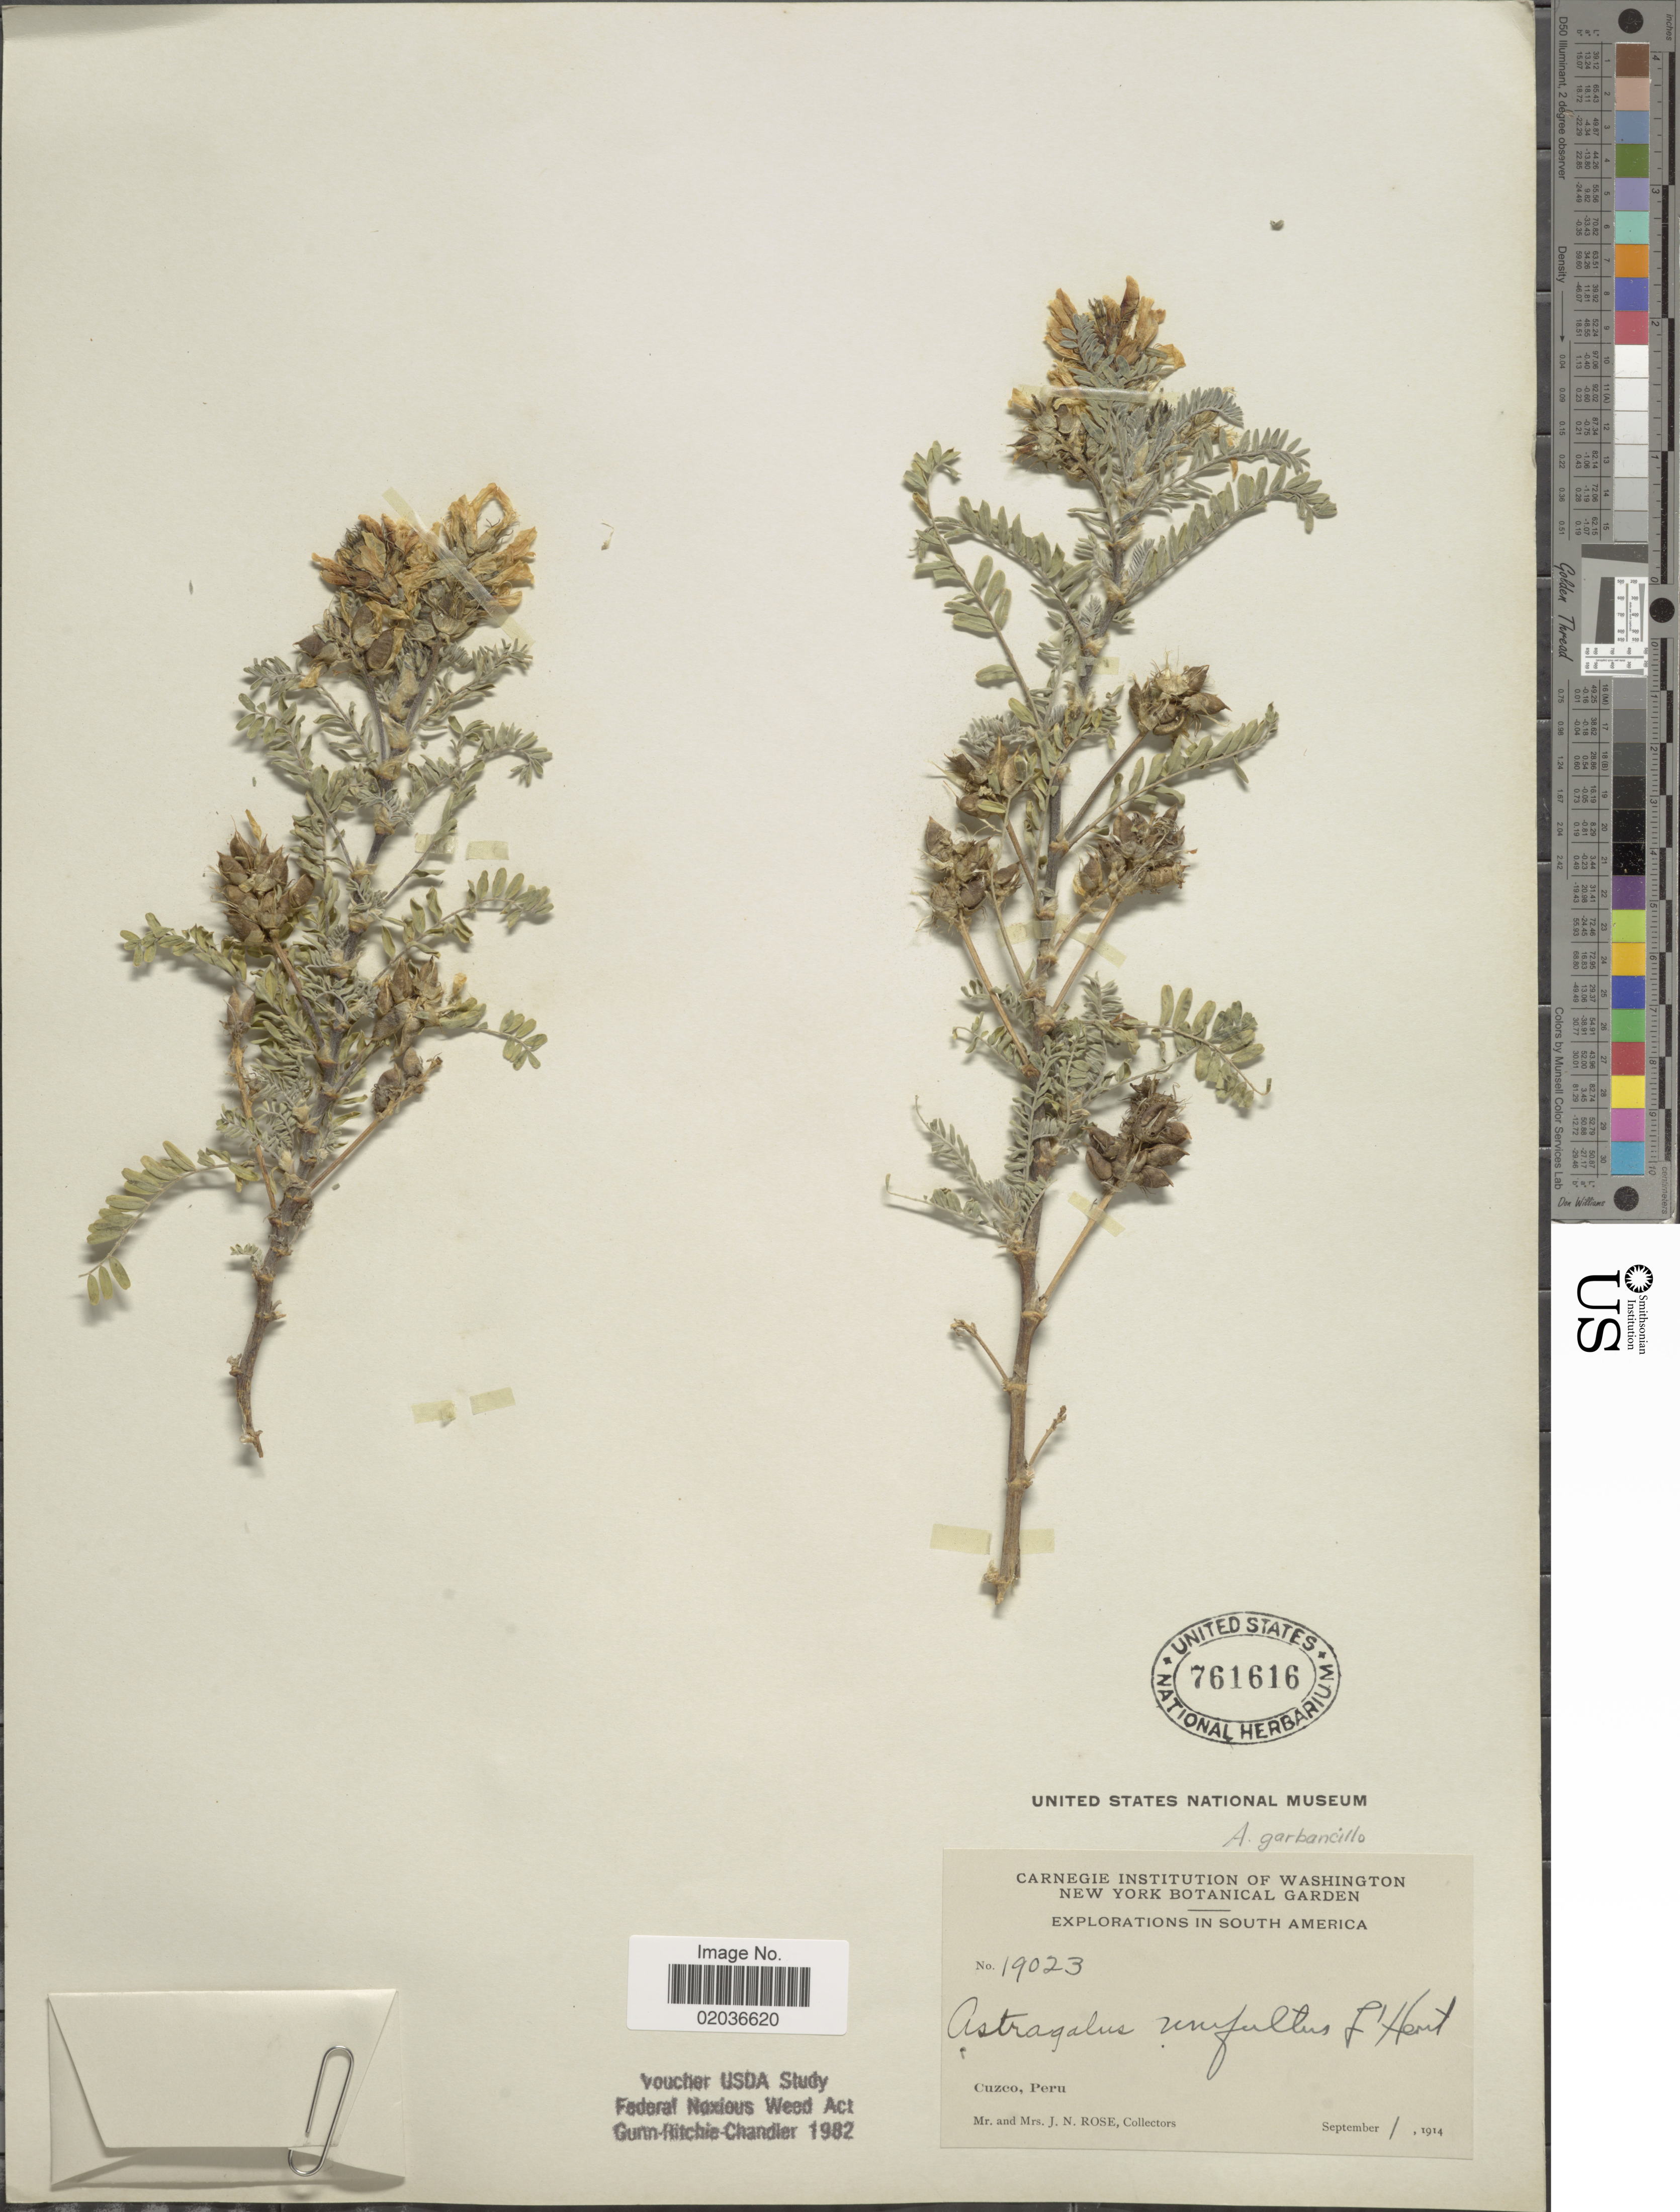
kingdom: Plantae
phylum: Tracheophyta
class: Magnoliopsida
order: Fabales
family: Fabaceae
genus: Astragalus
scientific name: Astragalus garbancillo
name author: Cav.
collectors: J. N. Rose & L. B. Rose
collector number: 19023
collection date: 1914-09-01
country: Peru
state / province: Cusco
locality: Cuzco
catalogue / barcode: US 761616